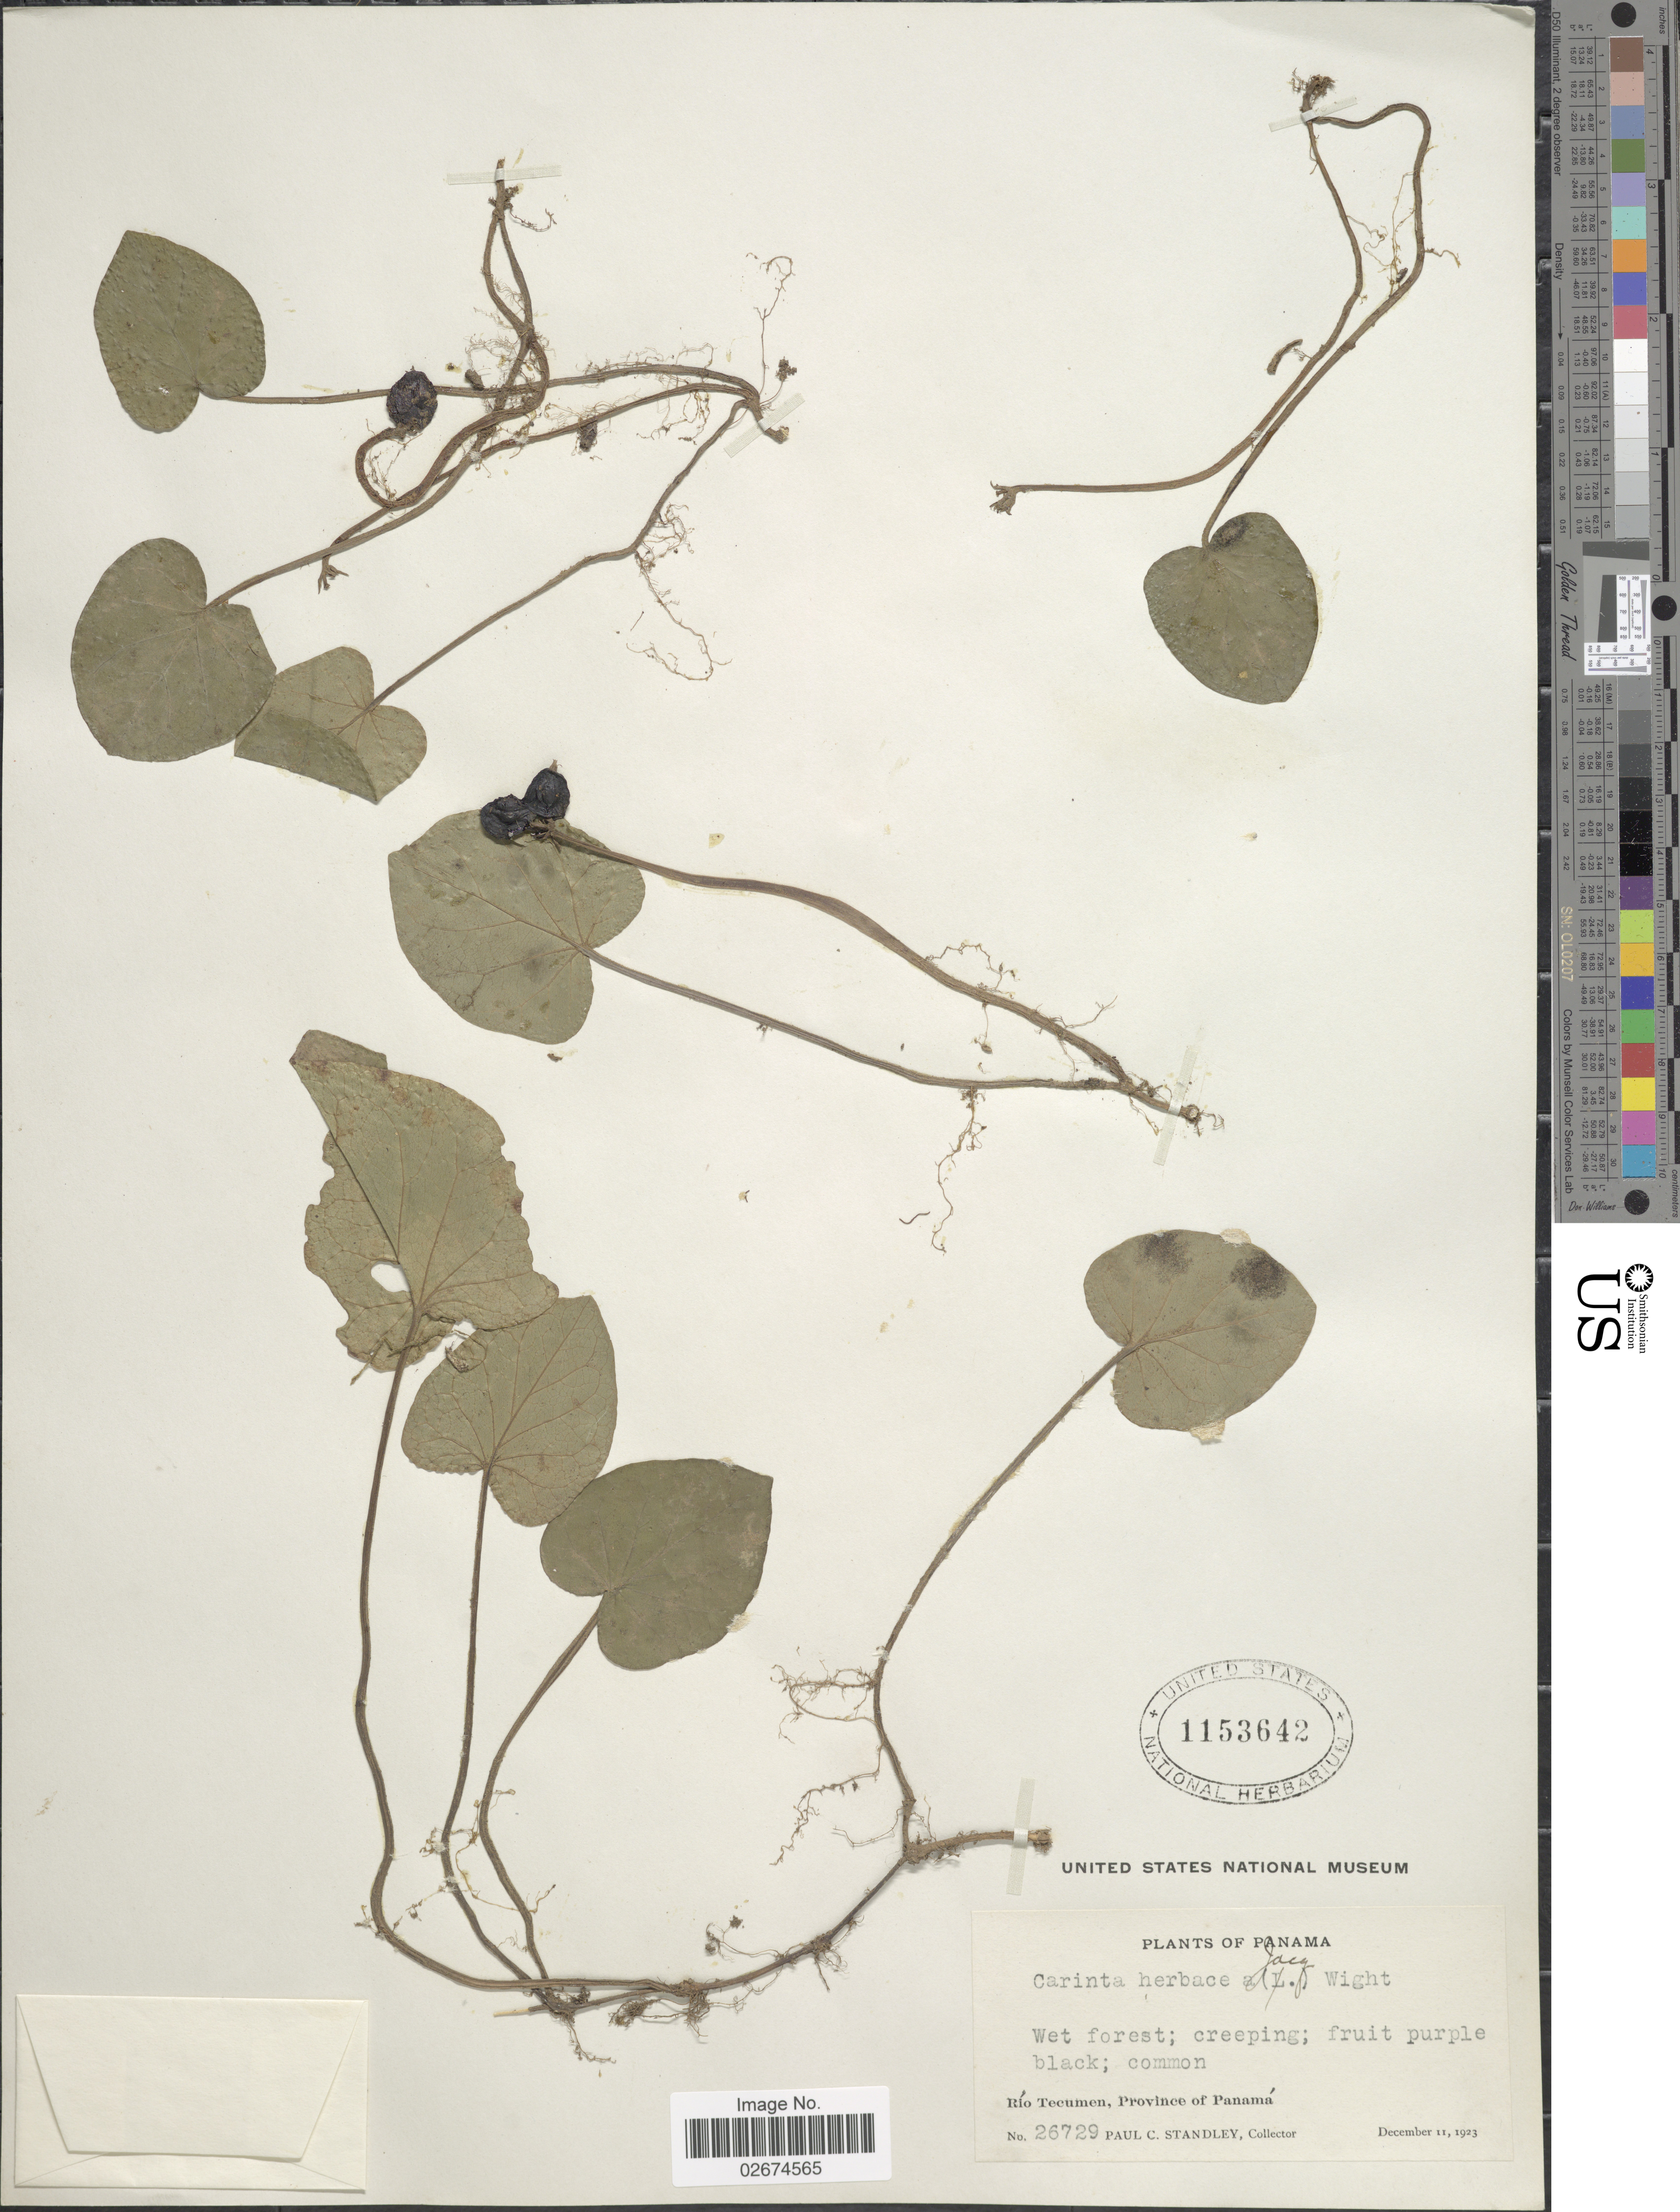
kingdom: Plantae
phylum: Tracheophyta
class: Magnoliopsida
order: Gentianales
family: Rubiaceae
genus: Geophila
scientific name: Geophila macropoda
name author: (Ruiz & Pav.) DC.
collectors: P. C. Standley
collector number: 26729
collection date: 1923-12-11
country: Panama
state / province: Panamá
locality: Rio Tecumen, Province of Panama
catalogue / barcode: US 1153642